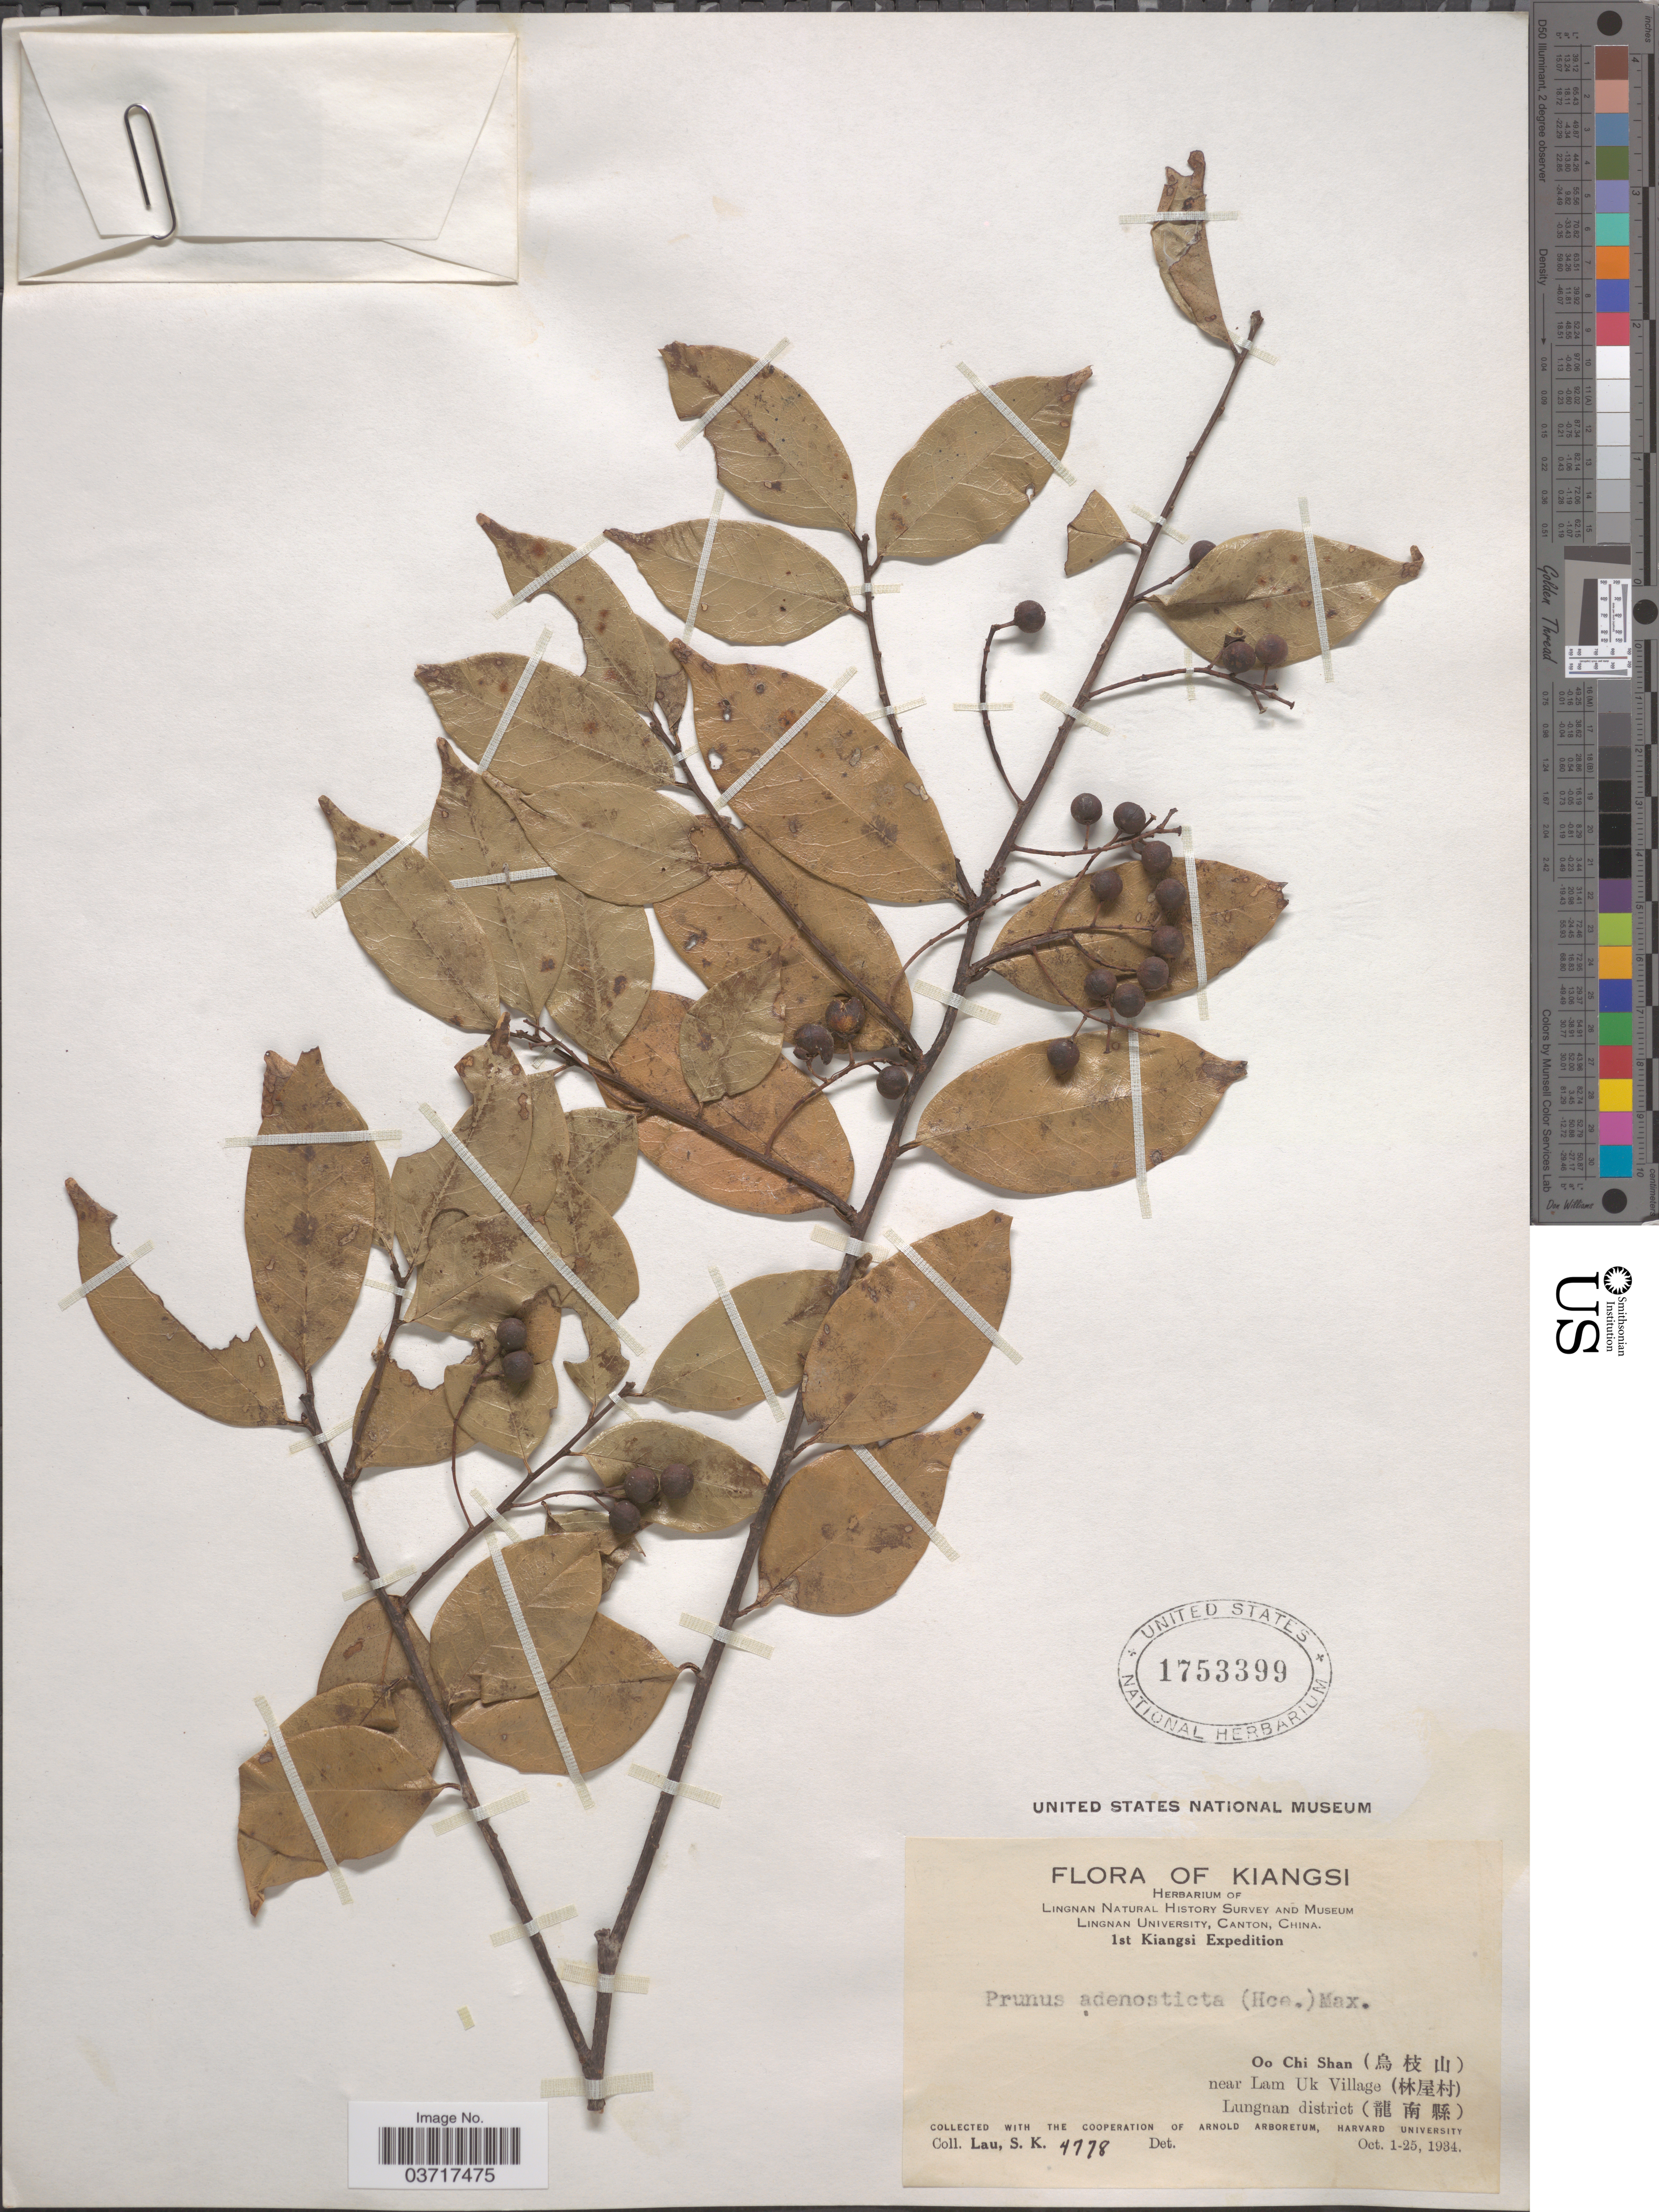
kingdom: Plantae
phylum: Tracheophyta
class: Magnoliopsida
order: Rosales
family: Rosaceae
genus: Prunus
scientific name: Prunus phaeosticta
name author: (Hance) Maxim.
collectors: S. K. Lau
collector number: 4778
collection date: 1934-10-01/1934-10-25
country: China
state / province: Jiangxi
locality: Kiangsi. Oo Chi Shan (X) near Lam Uk Village (X) Lungnan district (X).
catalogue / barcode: US 1753399